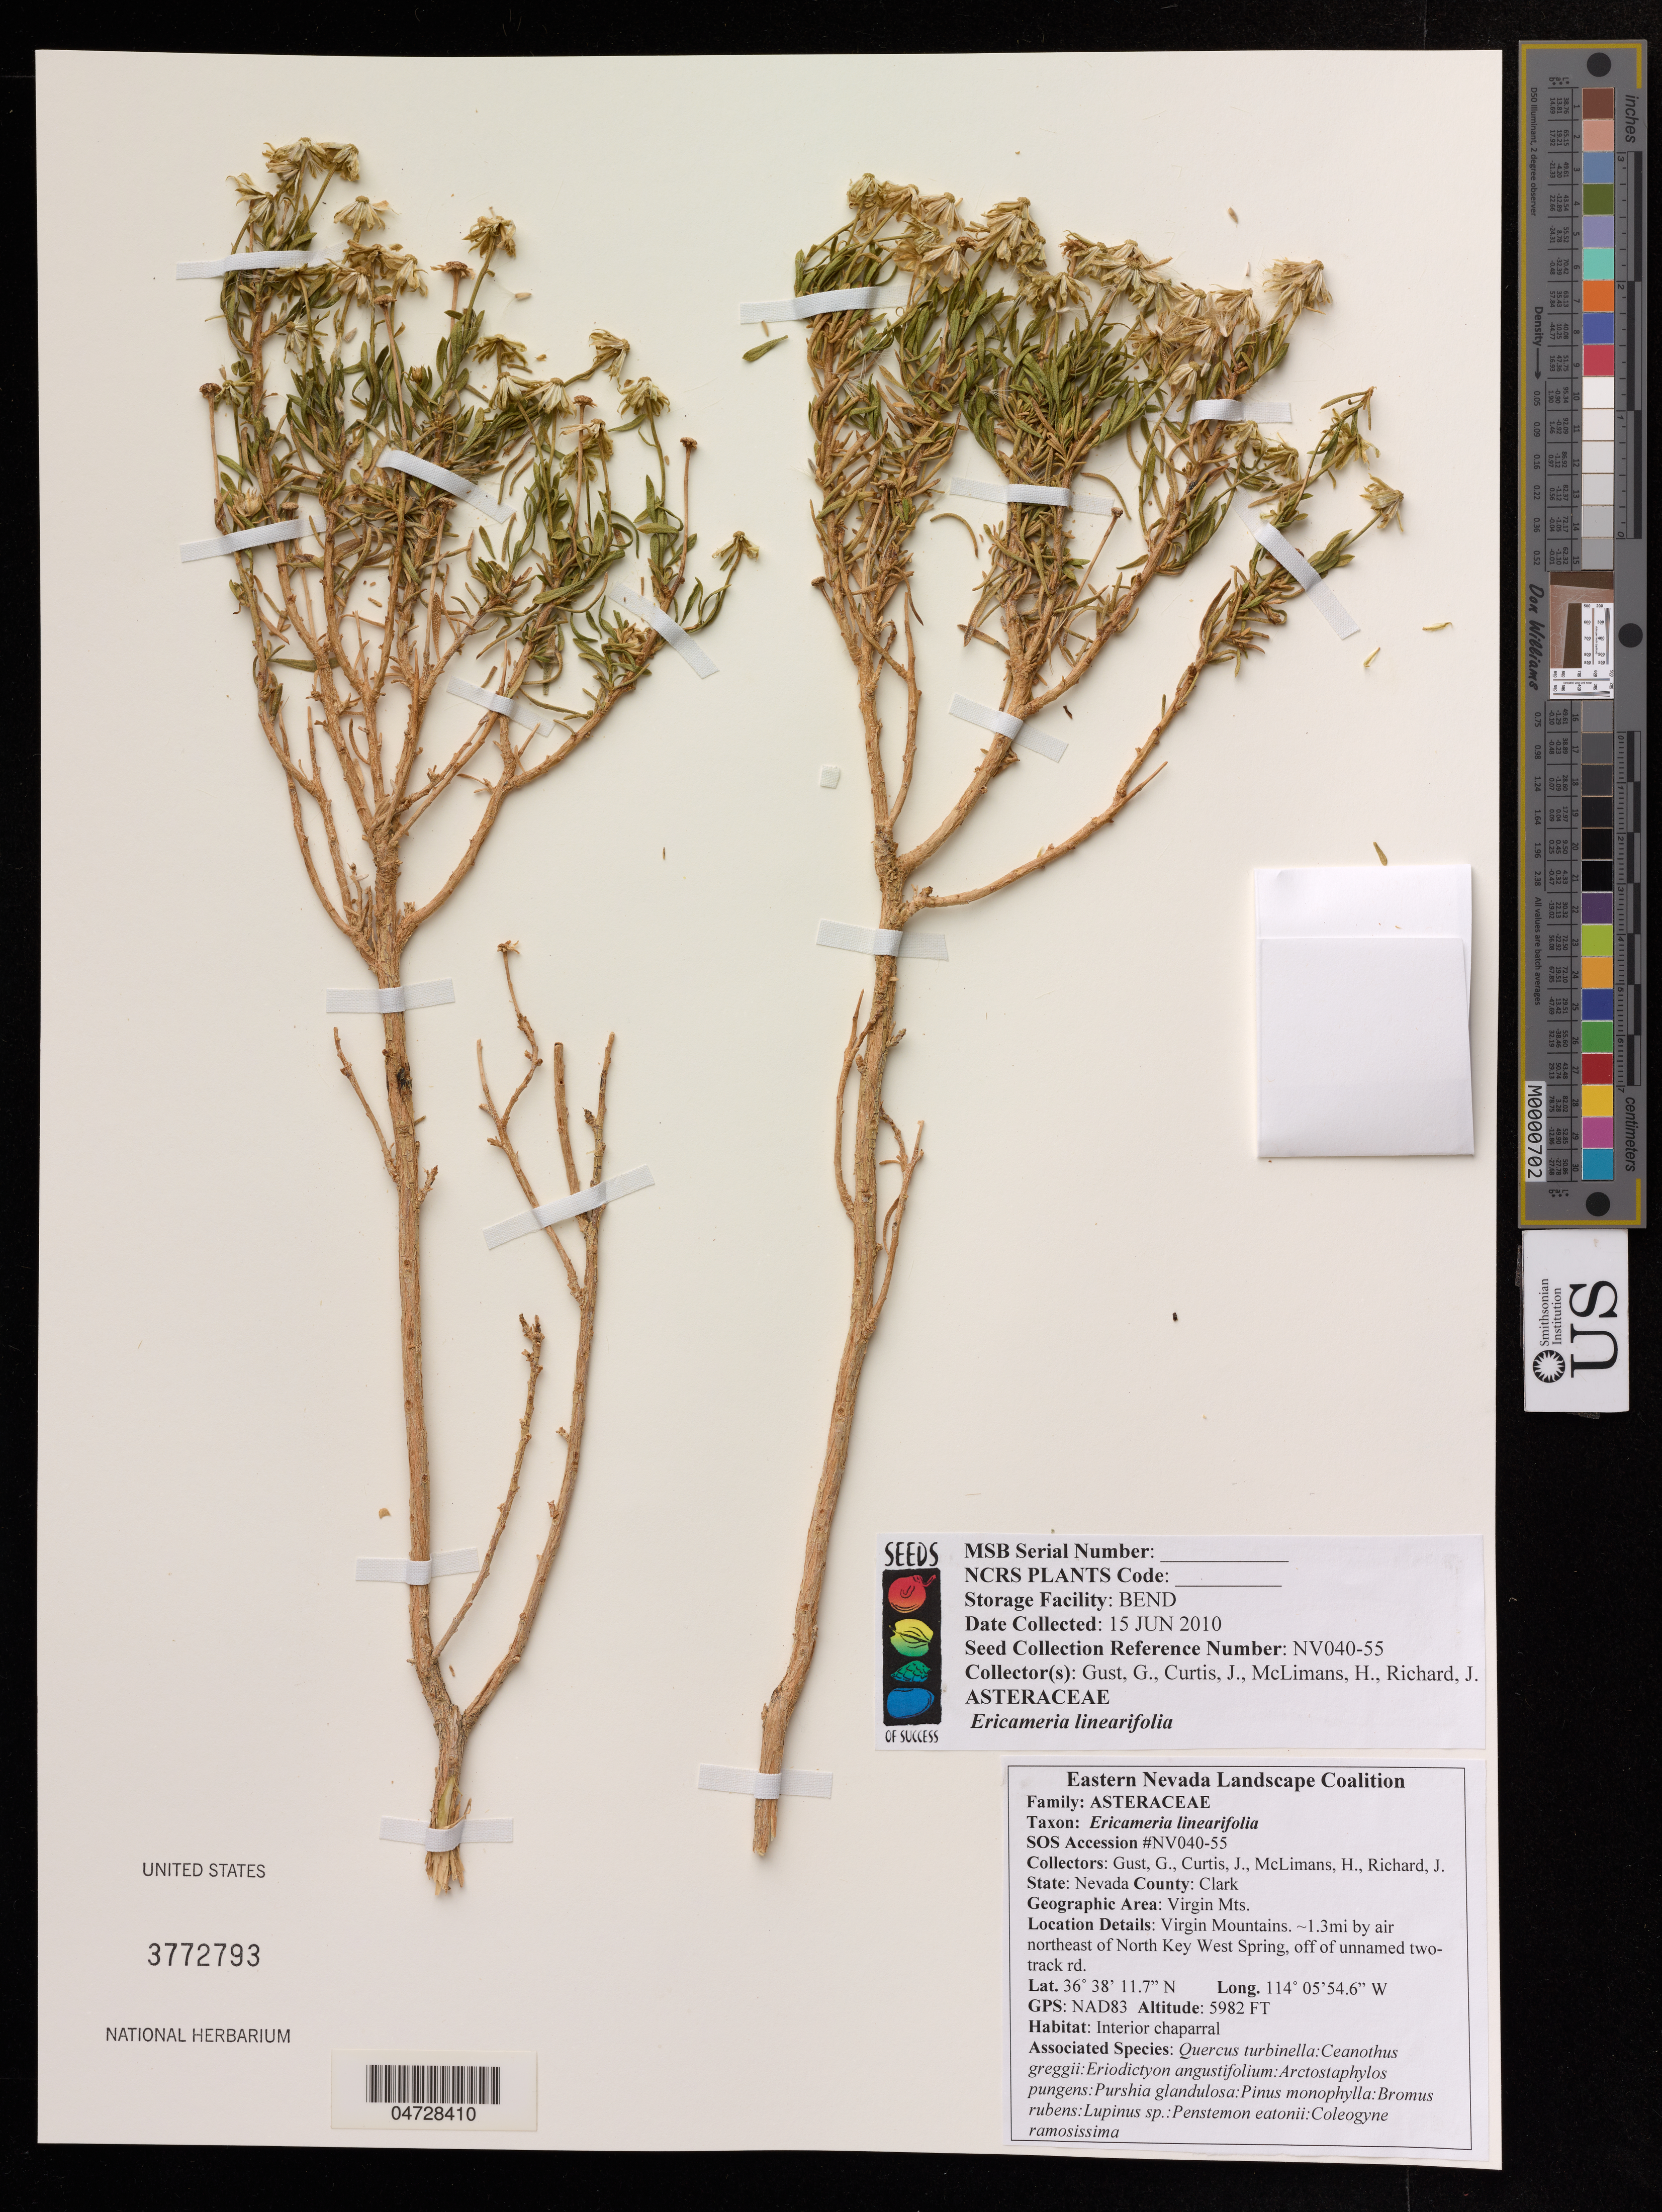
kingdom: Plantae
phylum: Tracheophyta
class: Magnoliopsida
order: Asterales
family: Asteraceae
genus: Ericameria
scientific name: Ericameria linearifolia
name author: (DC.) Urbatsch & Wussow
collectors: G. Gust, J. Curtis & H. McLimans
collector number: NV040-55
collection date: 2010-06-15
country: United States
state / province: Nevada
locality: Clark, Virgin Mountains. 1.3mi by air northeast of North Key West Spring, off of unnamed two track rd.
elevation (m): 1823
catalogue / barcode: US 3772793